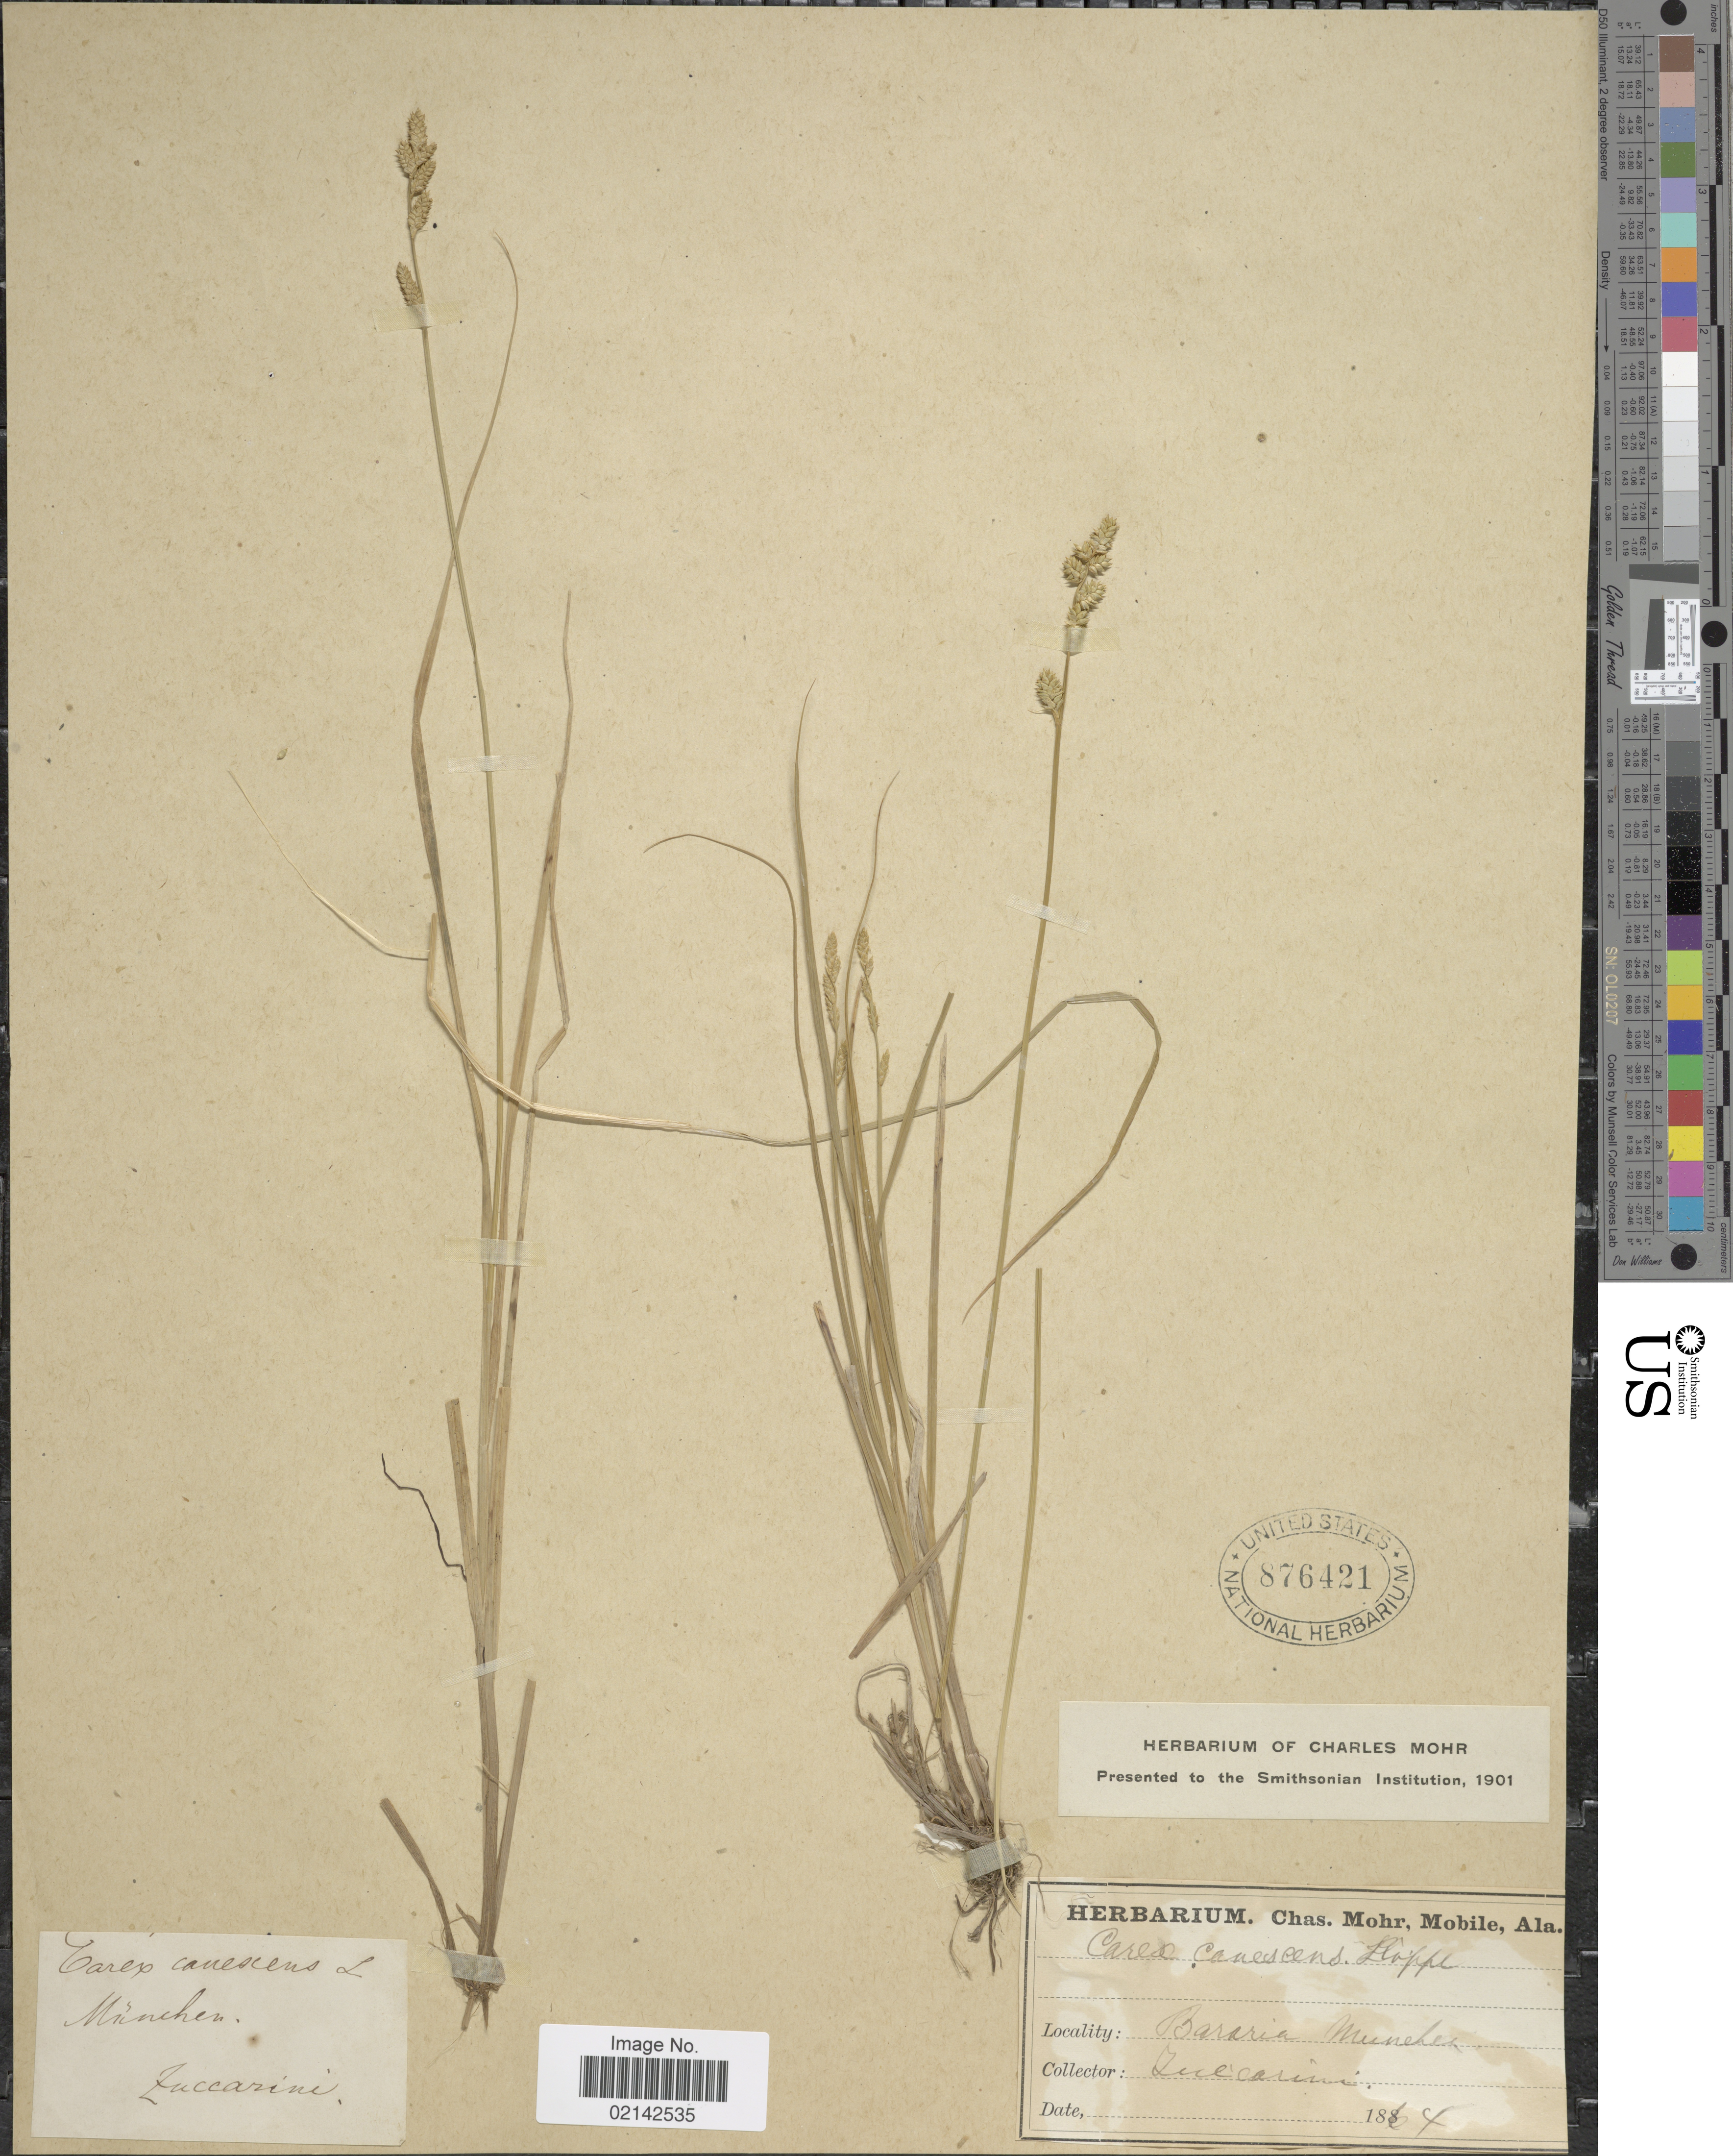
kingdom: Plantae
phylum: Tracheophyta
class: Liliopsida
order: Poales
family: Cyperaceae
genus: Carex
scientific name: Carex canescens var. canescens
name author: L.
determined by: Strong, Mark T., (BOT), Smithsonian Institution - National Museum of Natural History (UNITED STATES)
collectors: J. G. Zuccarini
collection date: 1814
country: Germany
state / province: Bayern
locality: Bavaria, Munchen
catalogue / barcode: US 876421